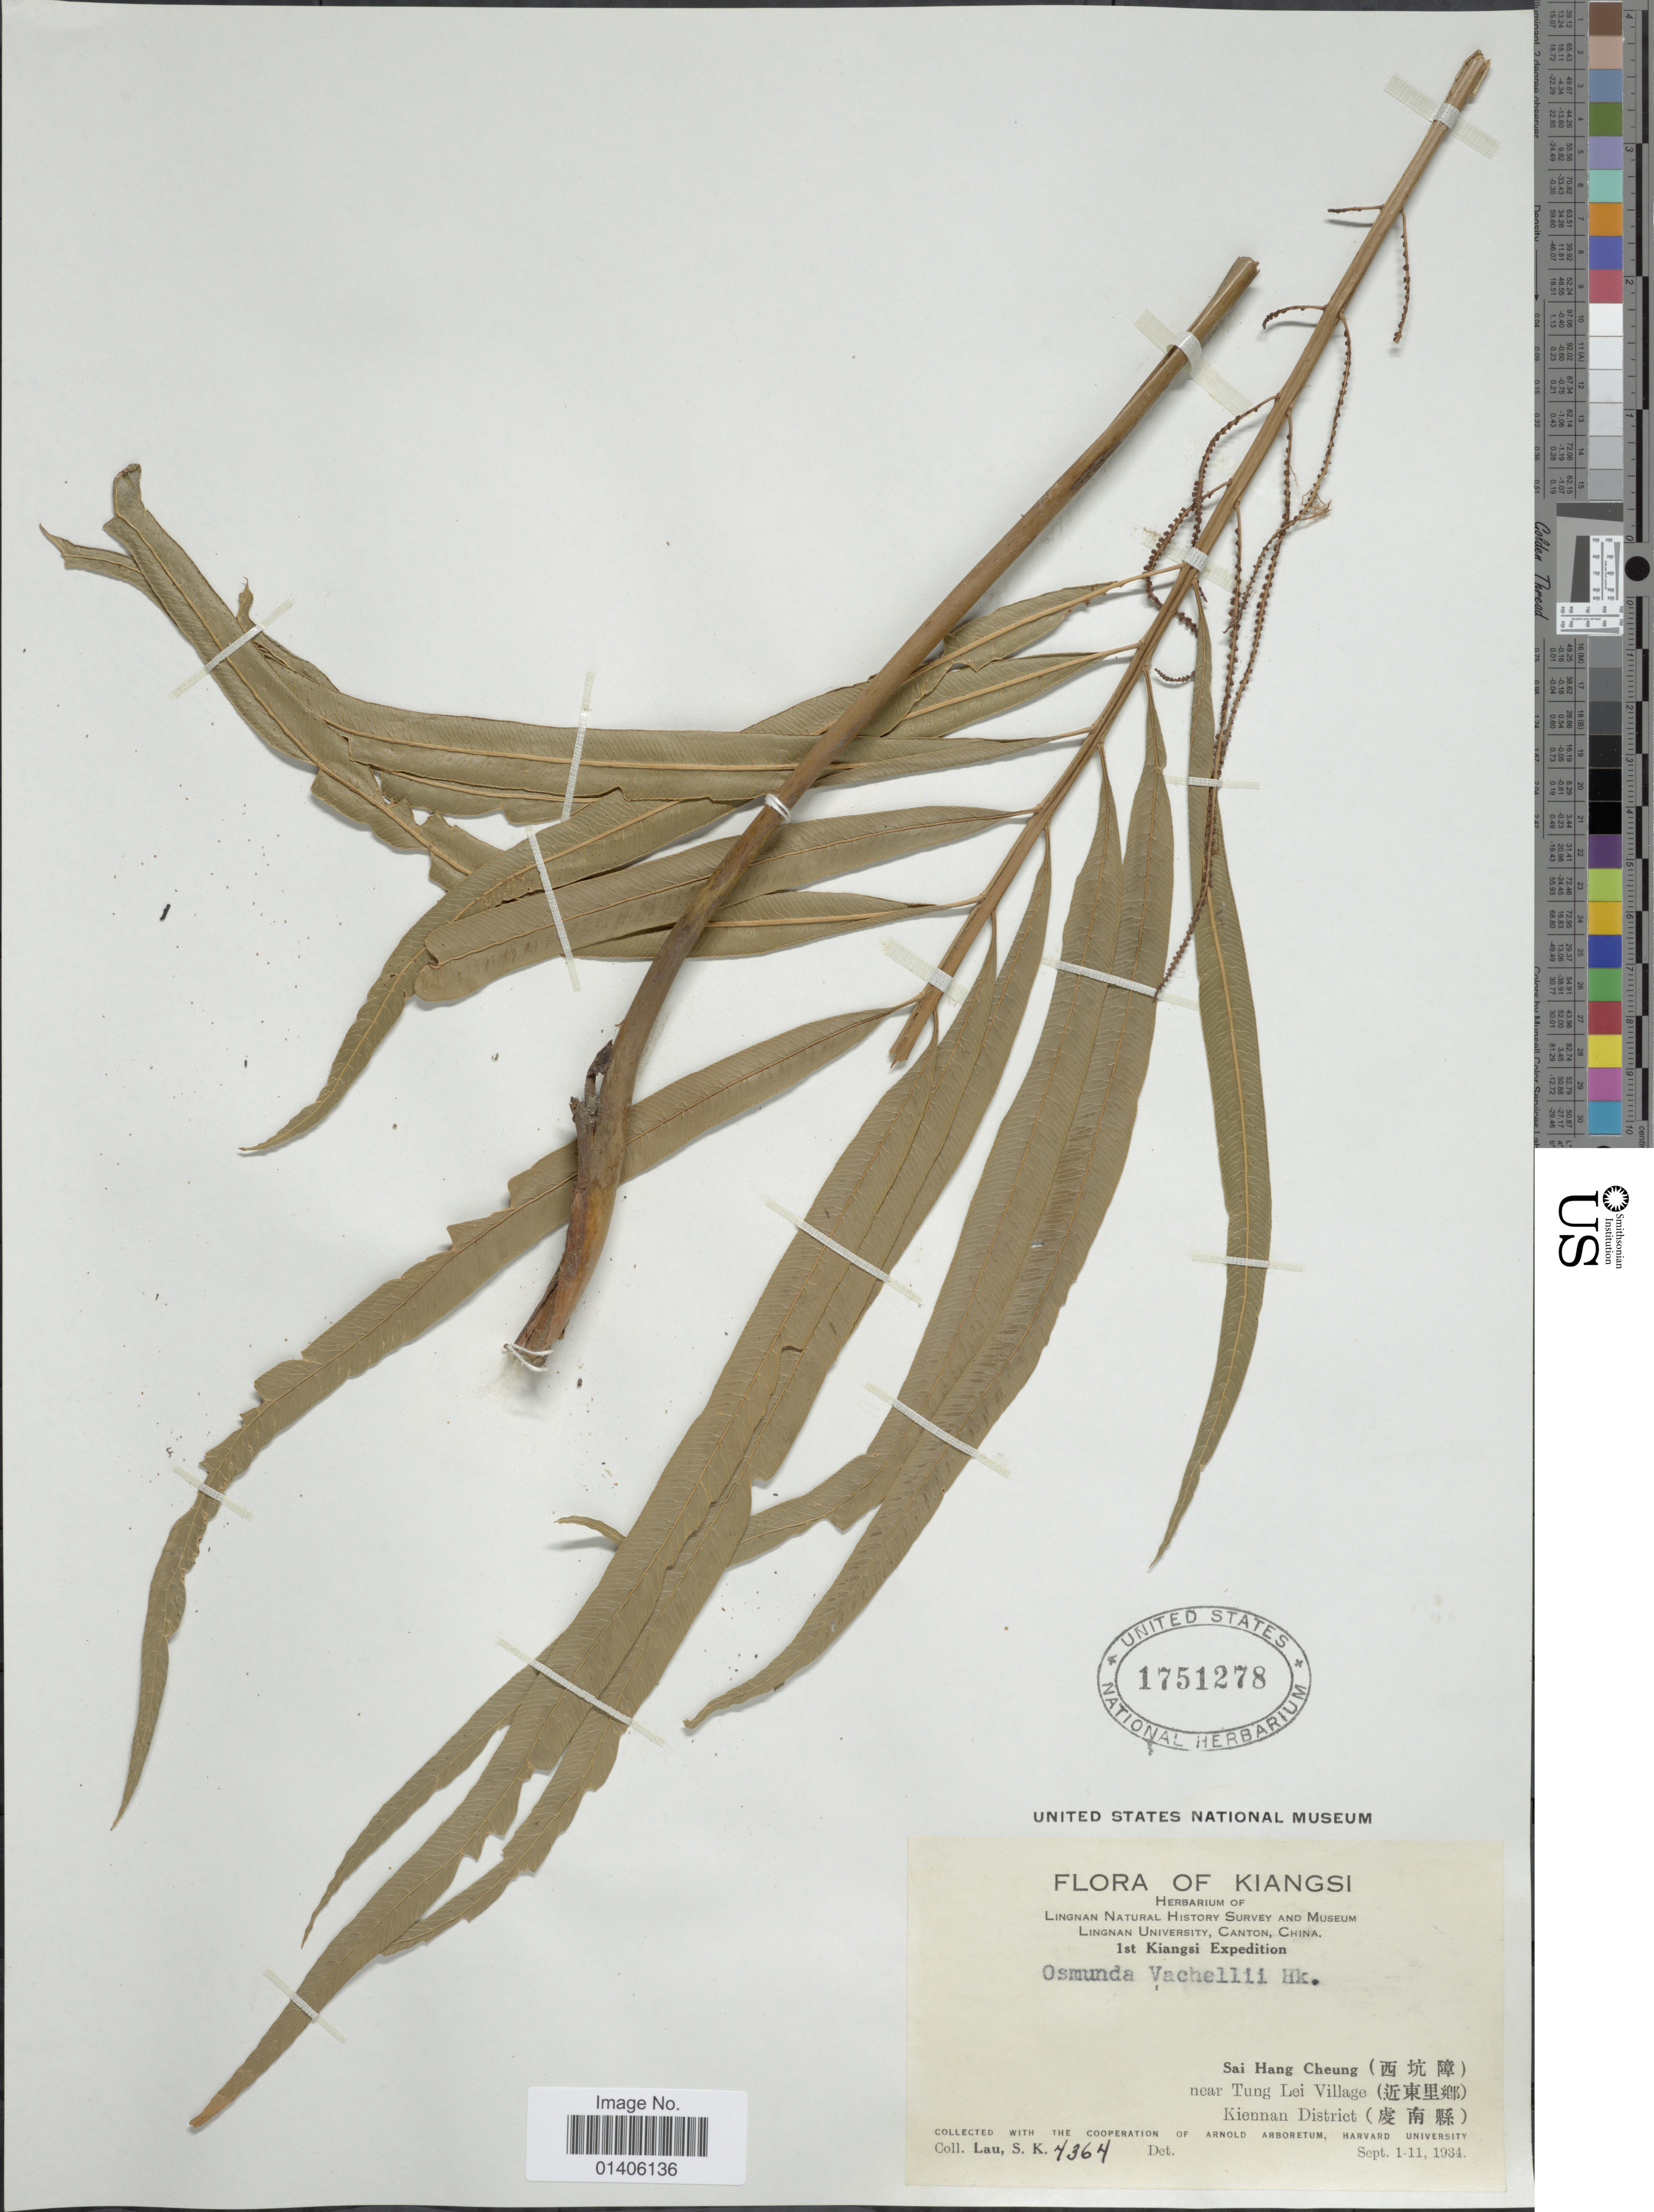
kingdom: Plantae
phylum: Tracheophyta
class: Polypodiopsida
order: Osmundales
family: Osmundaceae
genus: Osmunda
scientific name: Osmunda vachellii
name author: Hook.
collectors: S. K. Lau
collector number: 4364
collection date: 1934-09-01/1934-09-11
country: China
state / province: Jiangxi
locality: Kiangsi, Sai Hang Cheung (X), near Tung Lei Village (X), Kiennan District (X)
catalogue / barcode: US 1751278